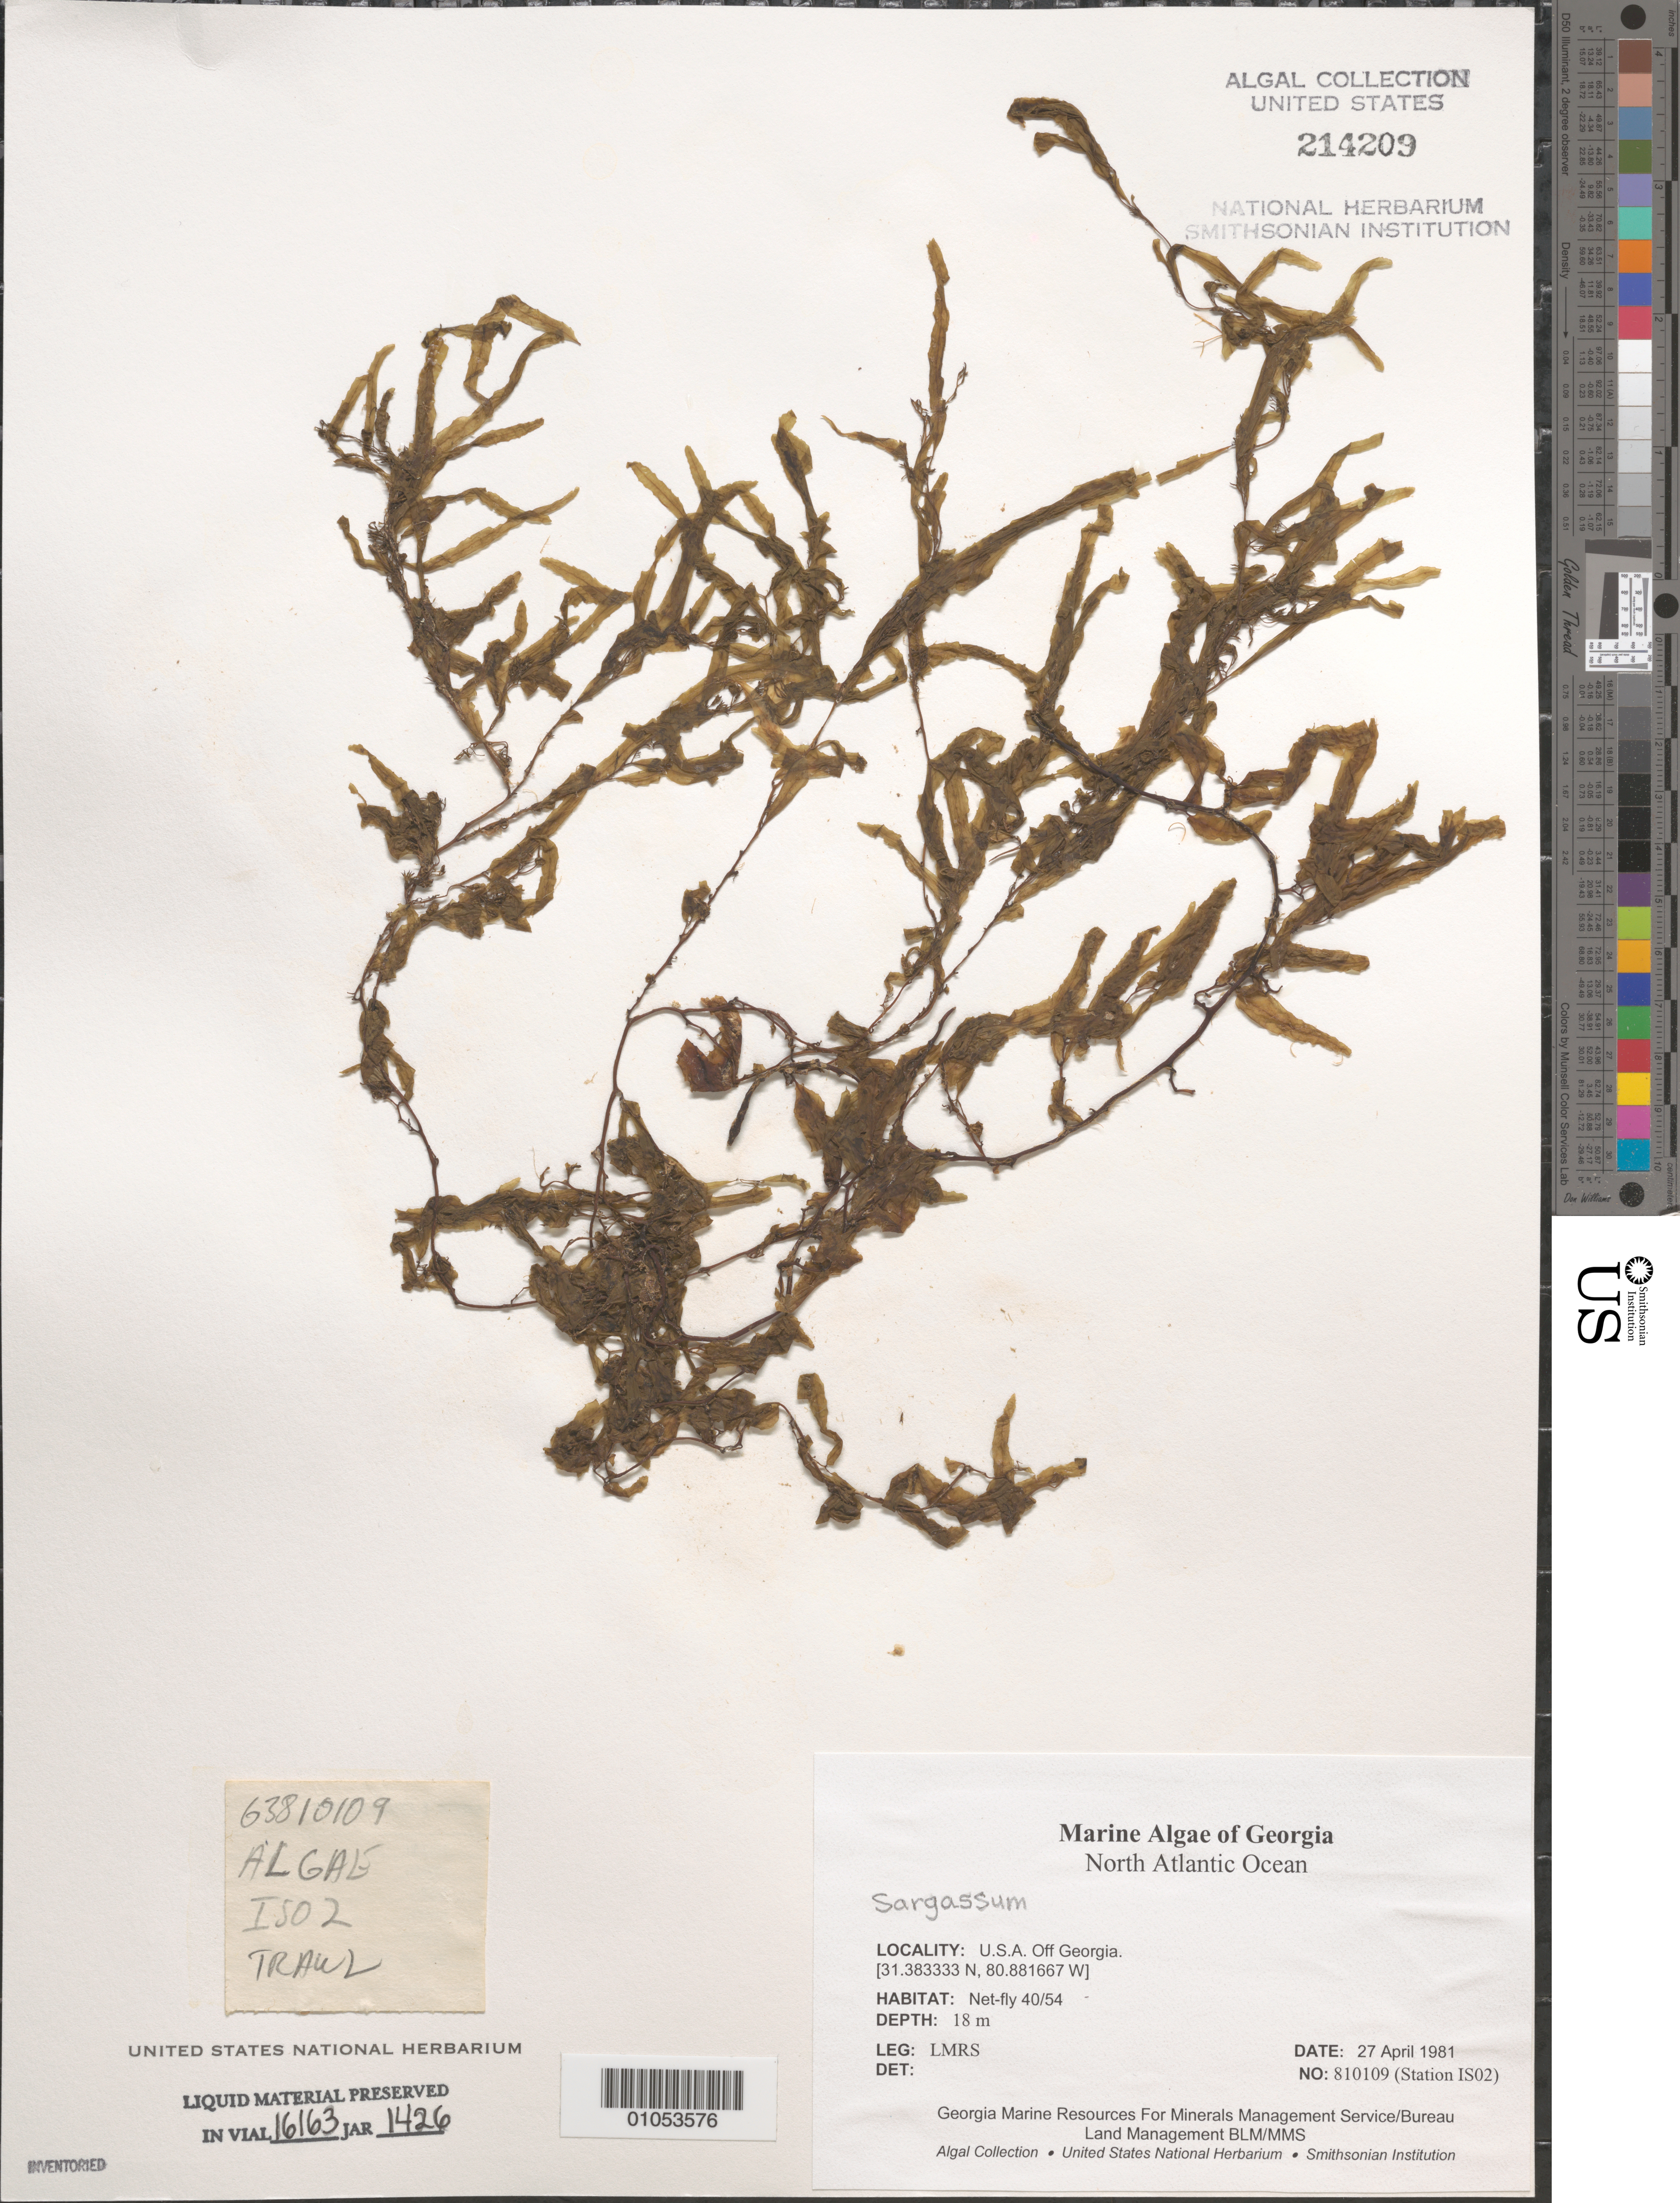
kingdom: Chromista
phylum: Ochrophyta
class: Phaeophyceae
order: Fucales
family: Sargassaceae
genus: Sargassum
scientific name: Sargassum sp.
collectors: LMRS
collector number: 810109 (Station IS02)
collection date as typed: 27 Apr 1981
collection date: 1981-04-27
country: United States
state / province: Georgia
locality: North Atlantic Ocean off Georgia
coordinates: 31.383333 N, 80.881667 W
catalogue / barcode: US 214209